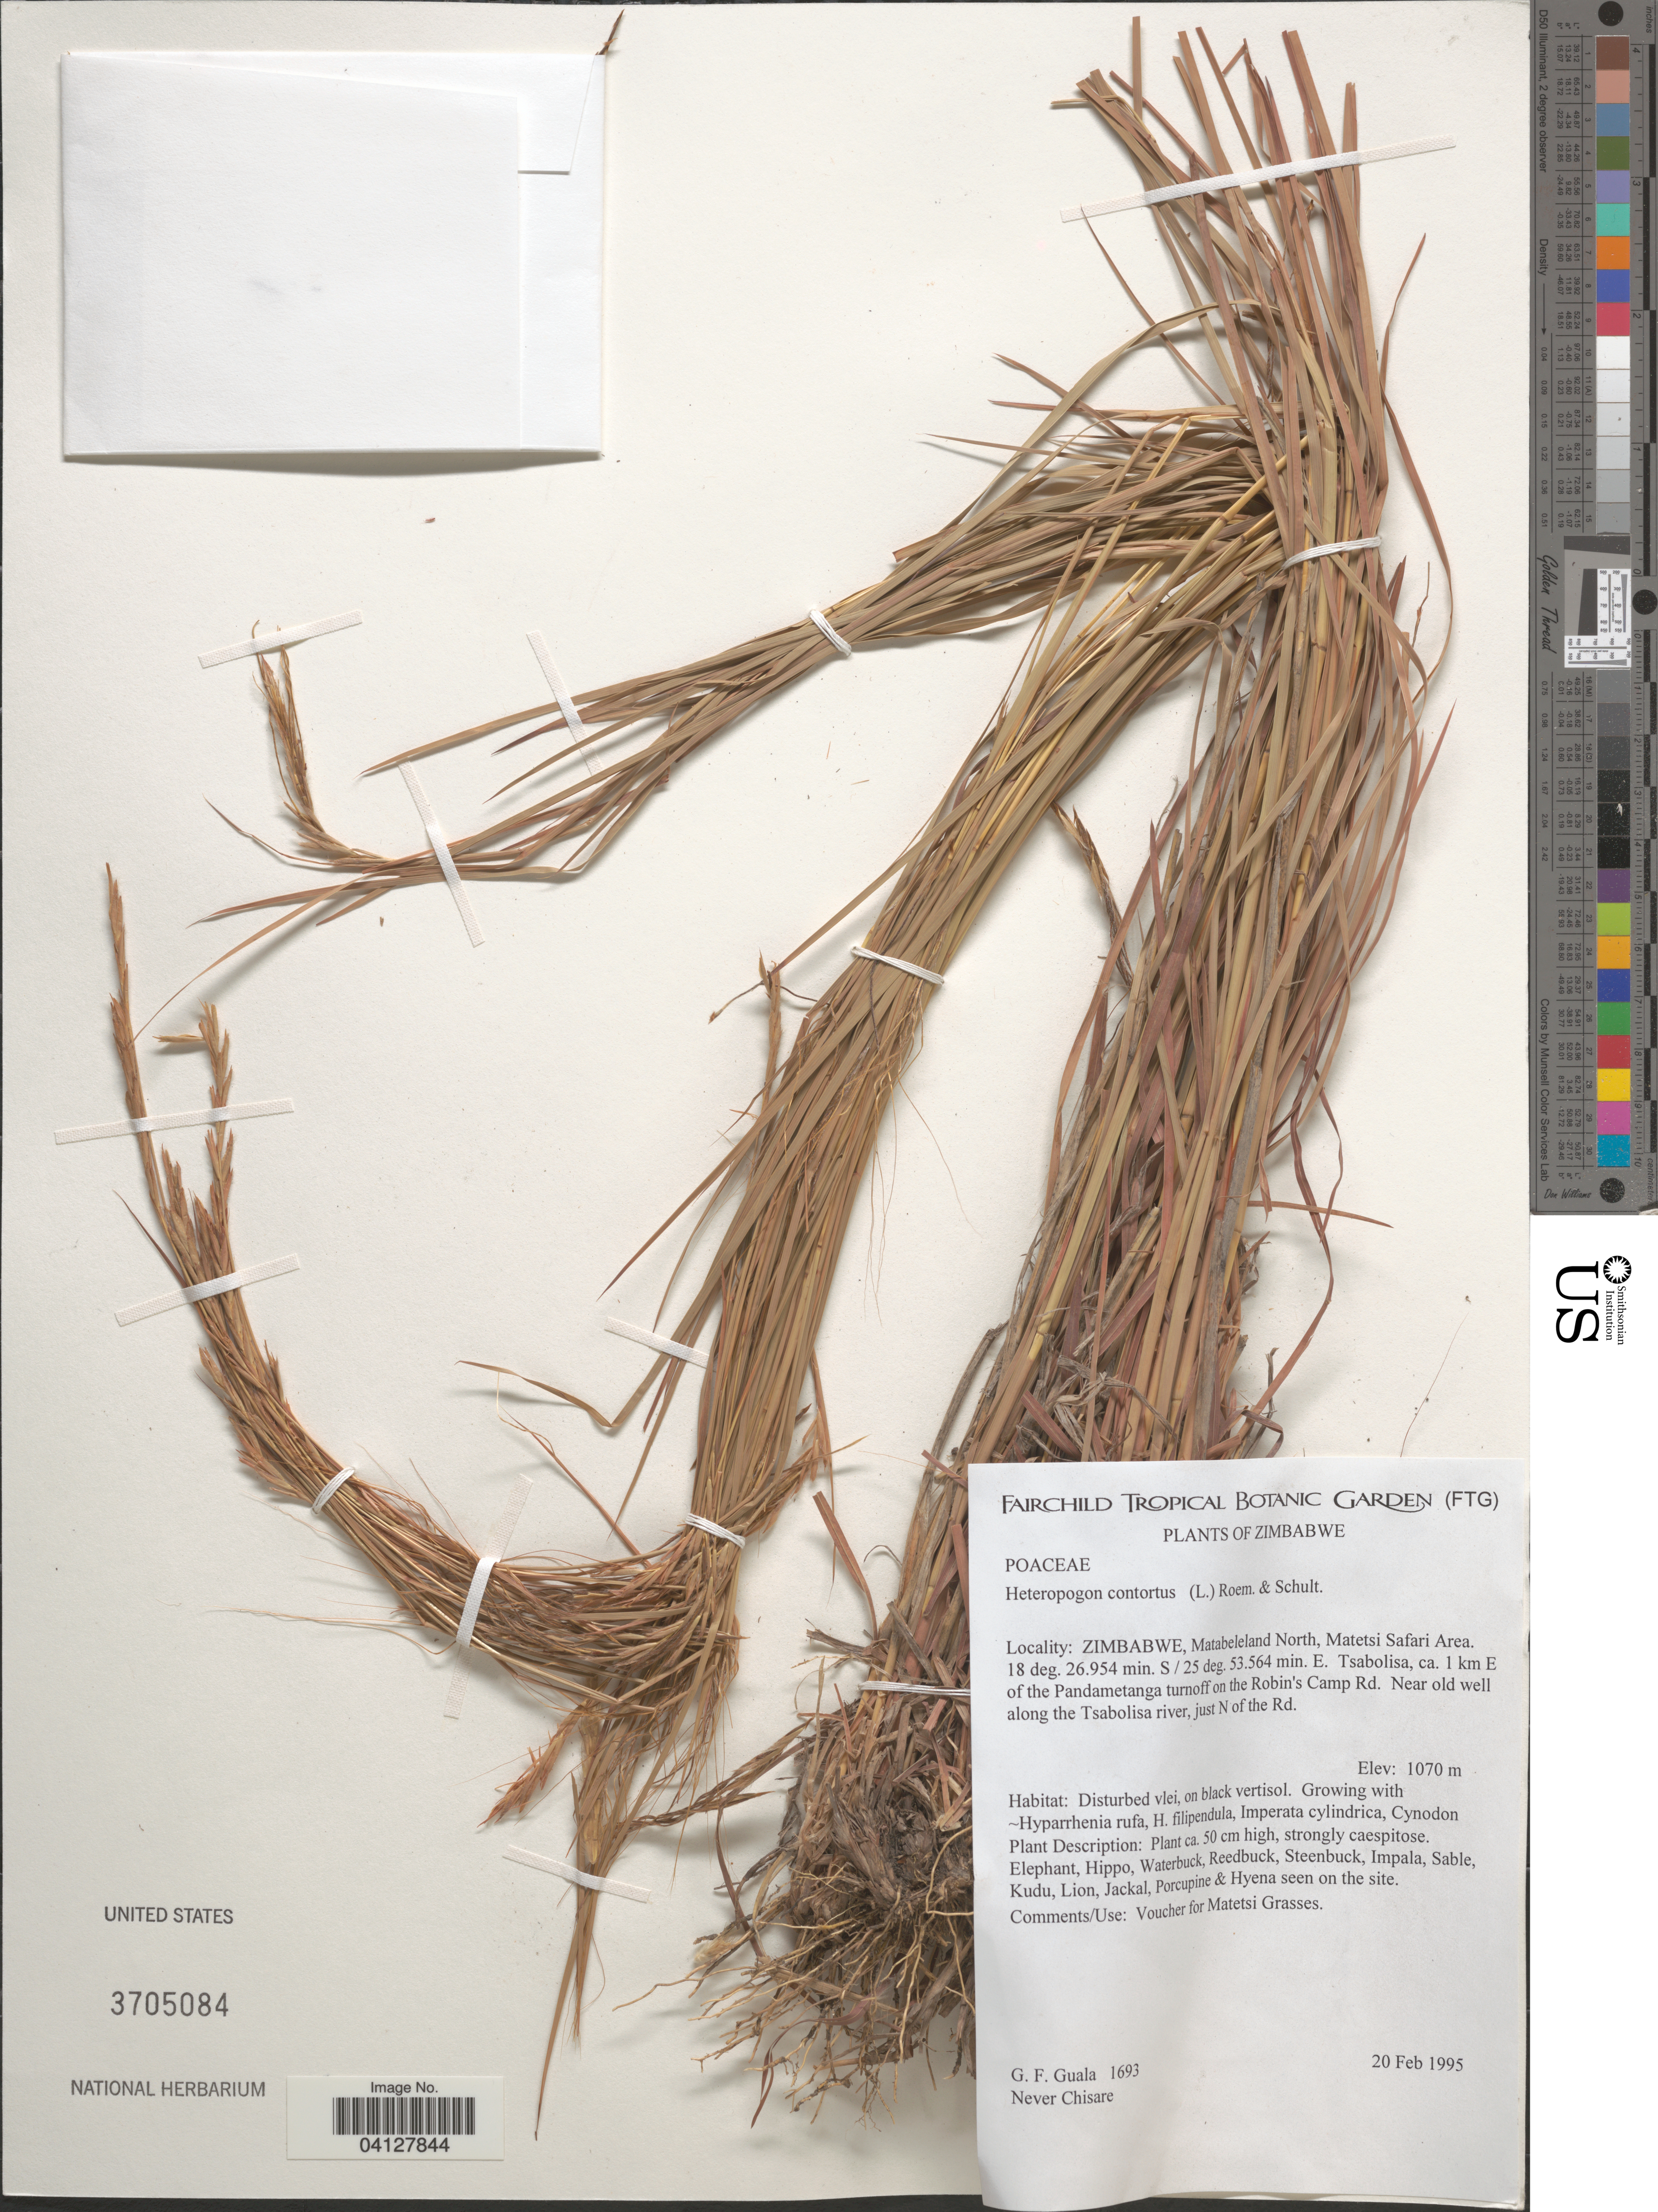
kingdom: Plantae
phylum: Tracheophyta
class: Liliopsida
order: Poales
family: Poaceae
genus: Heteropogon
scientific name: Heteropogon contortus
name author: (L.) P. Beauv. ex Roem. & Schult.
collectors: G. Guala & N. Chisare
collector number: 1693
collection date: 1995-02-20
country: Zimbabwe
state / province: Matabeleland North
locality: Matetsi Safari Area. Tsabolisa, ca. 1 km E of the Pandametanga turnoff on the Robin's Camp Rd. Near old well along the Tsabolisa river, just N of the Rd.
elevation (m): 1070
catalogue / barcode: US 3705084